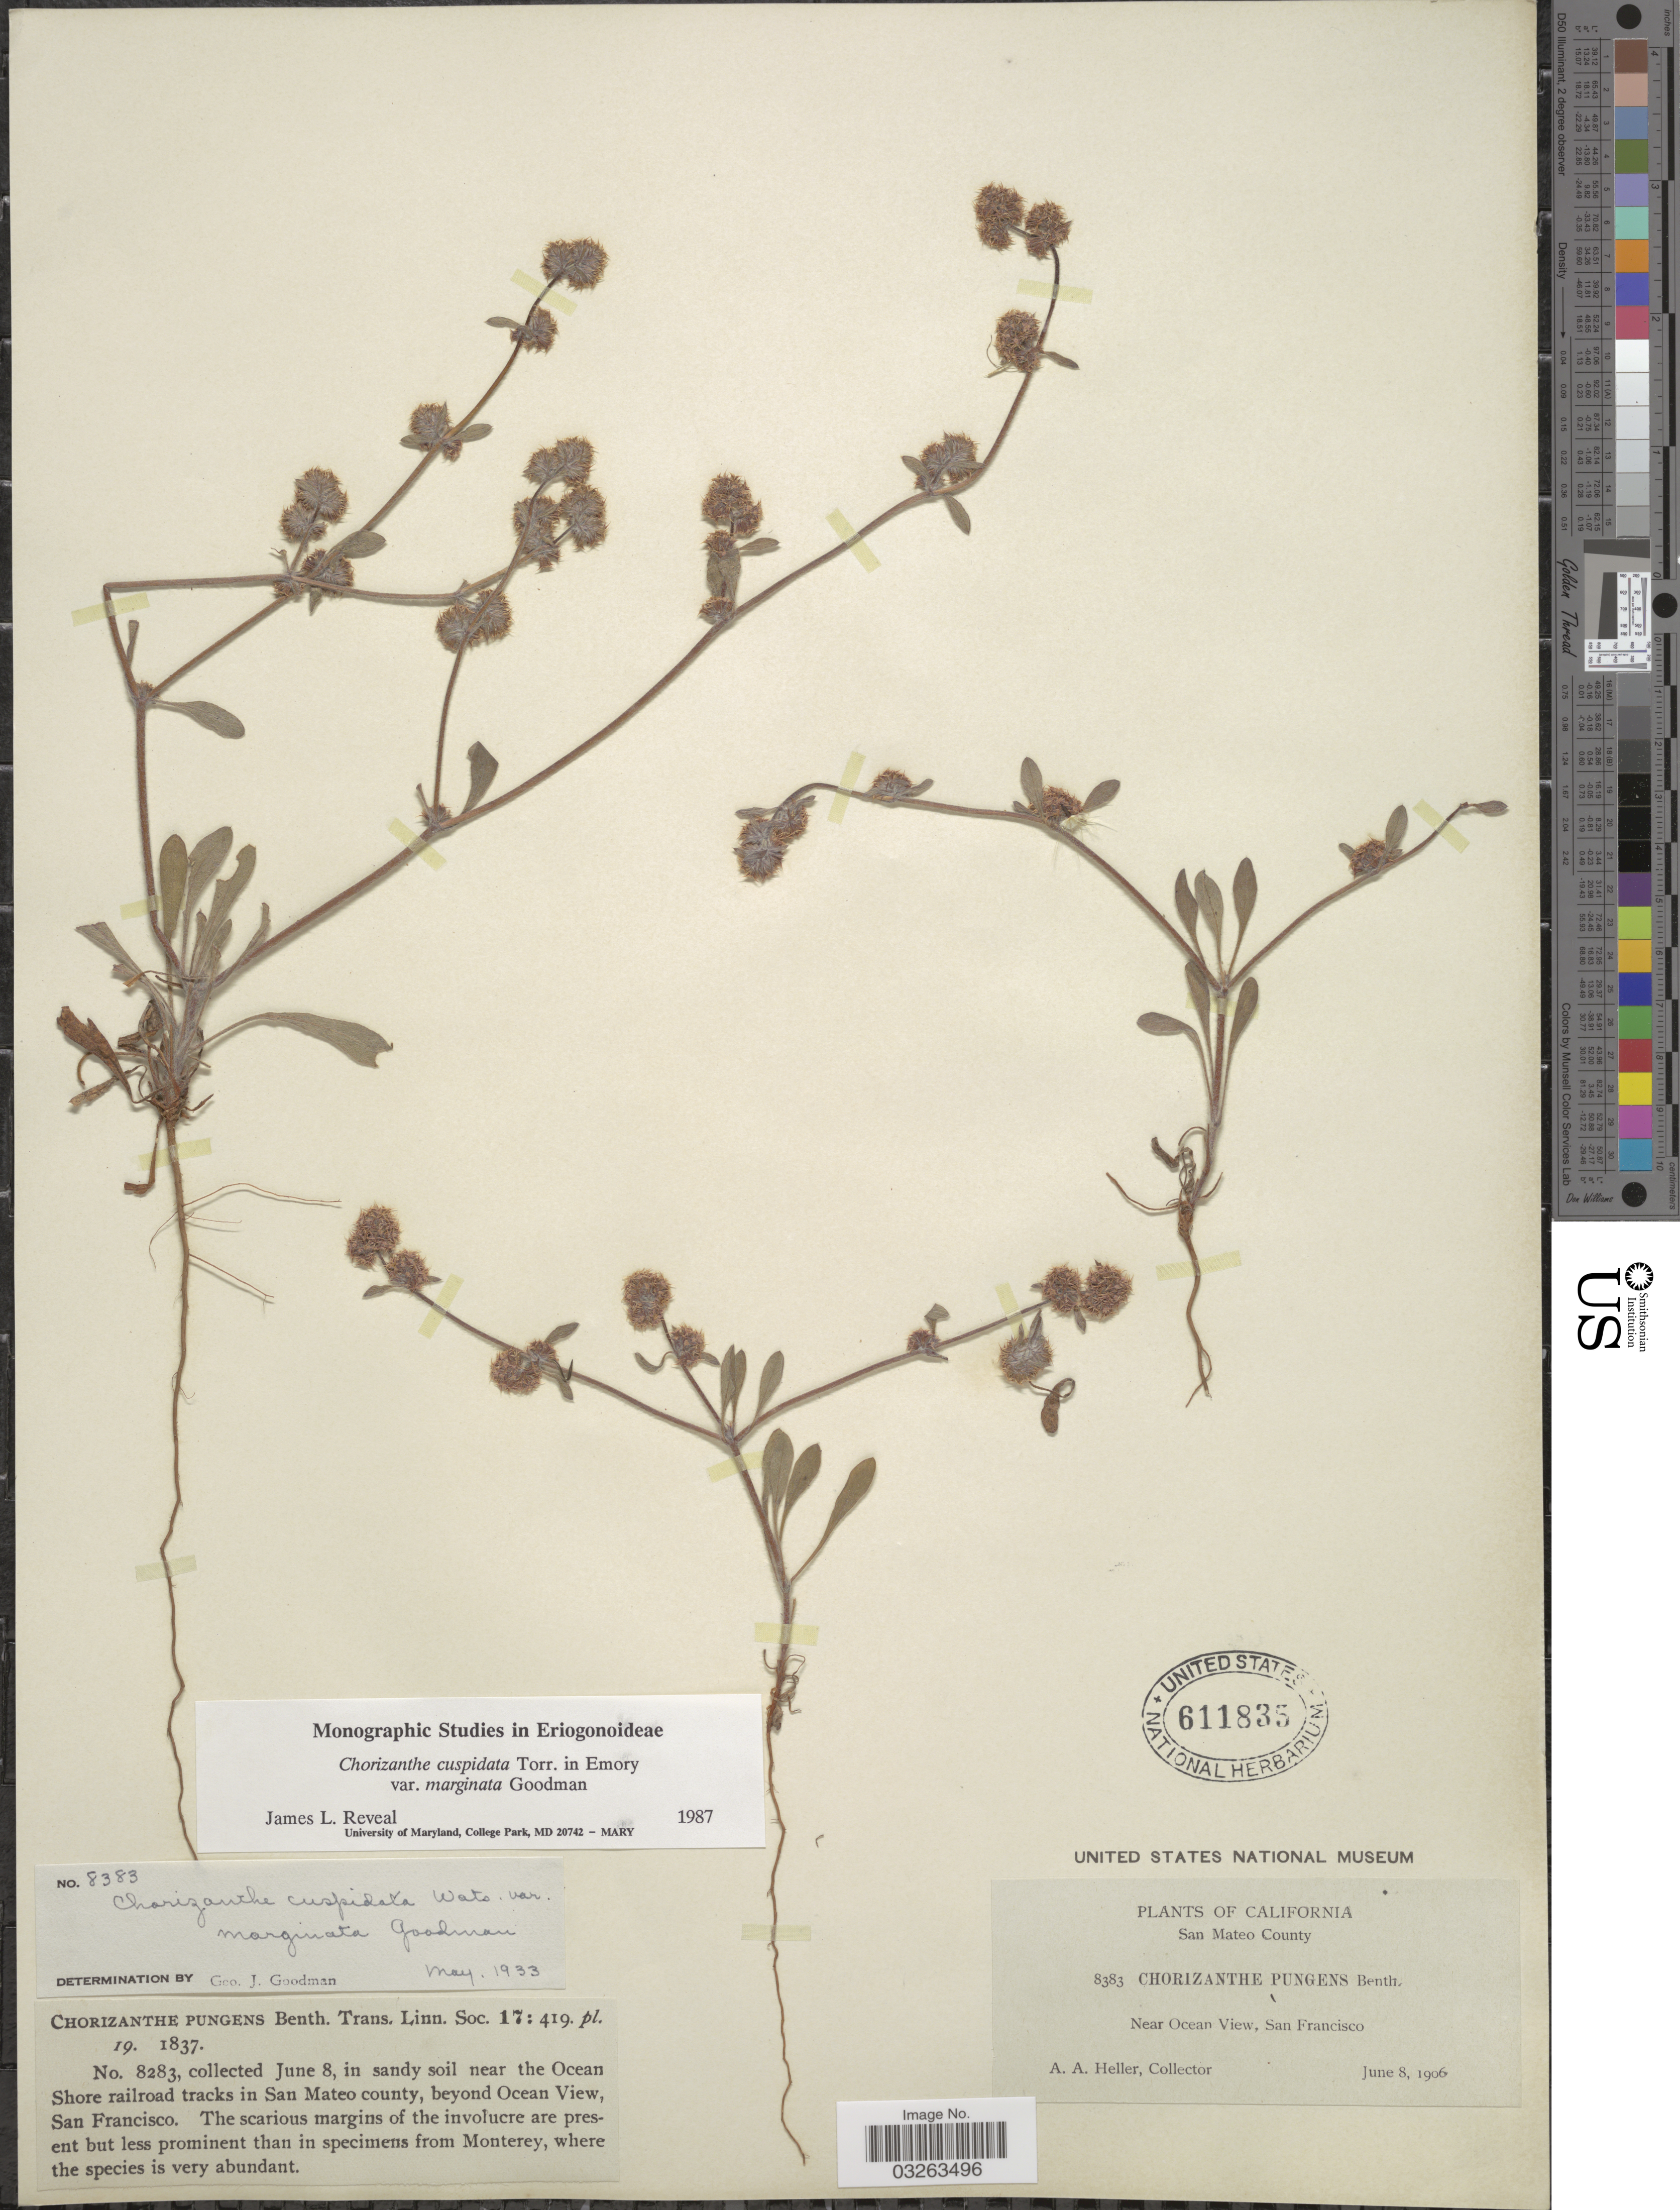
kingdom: Plantae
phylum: Tracheophyta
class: Magnoliopsida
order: Caryophyllales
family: Polygonaceae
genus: Chorizanthe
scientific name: Chorizanthe cuspidata var. marginata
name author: Goodman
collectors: A. A. Heller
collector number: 8283/8383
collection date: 1906-06-08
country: United States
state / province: California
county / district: San Mateo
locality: San Mateo County. Near Ocean View, San Francisco. Near the Ocean Shore railroad tracks in San Mateo county, beyond Ocean View.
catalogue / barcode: US 611835